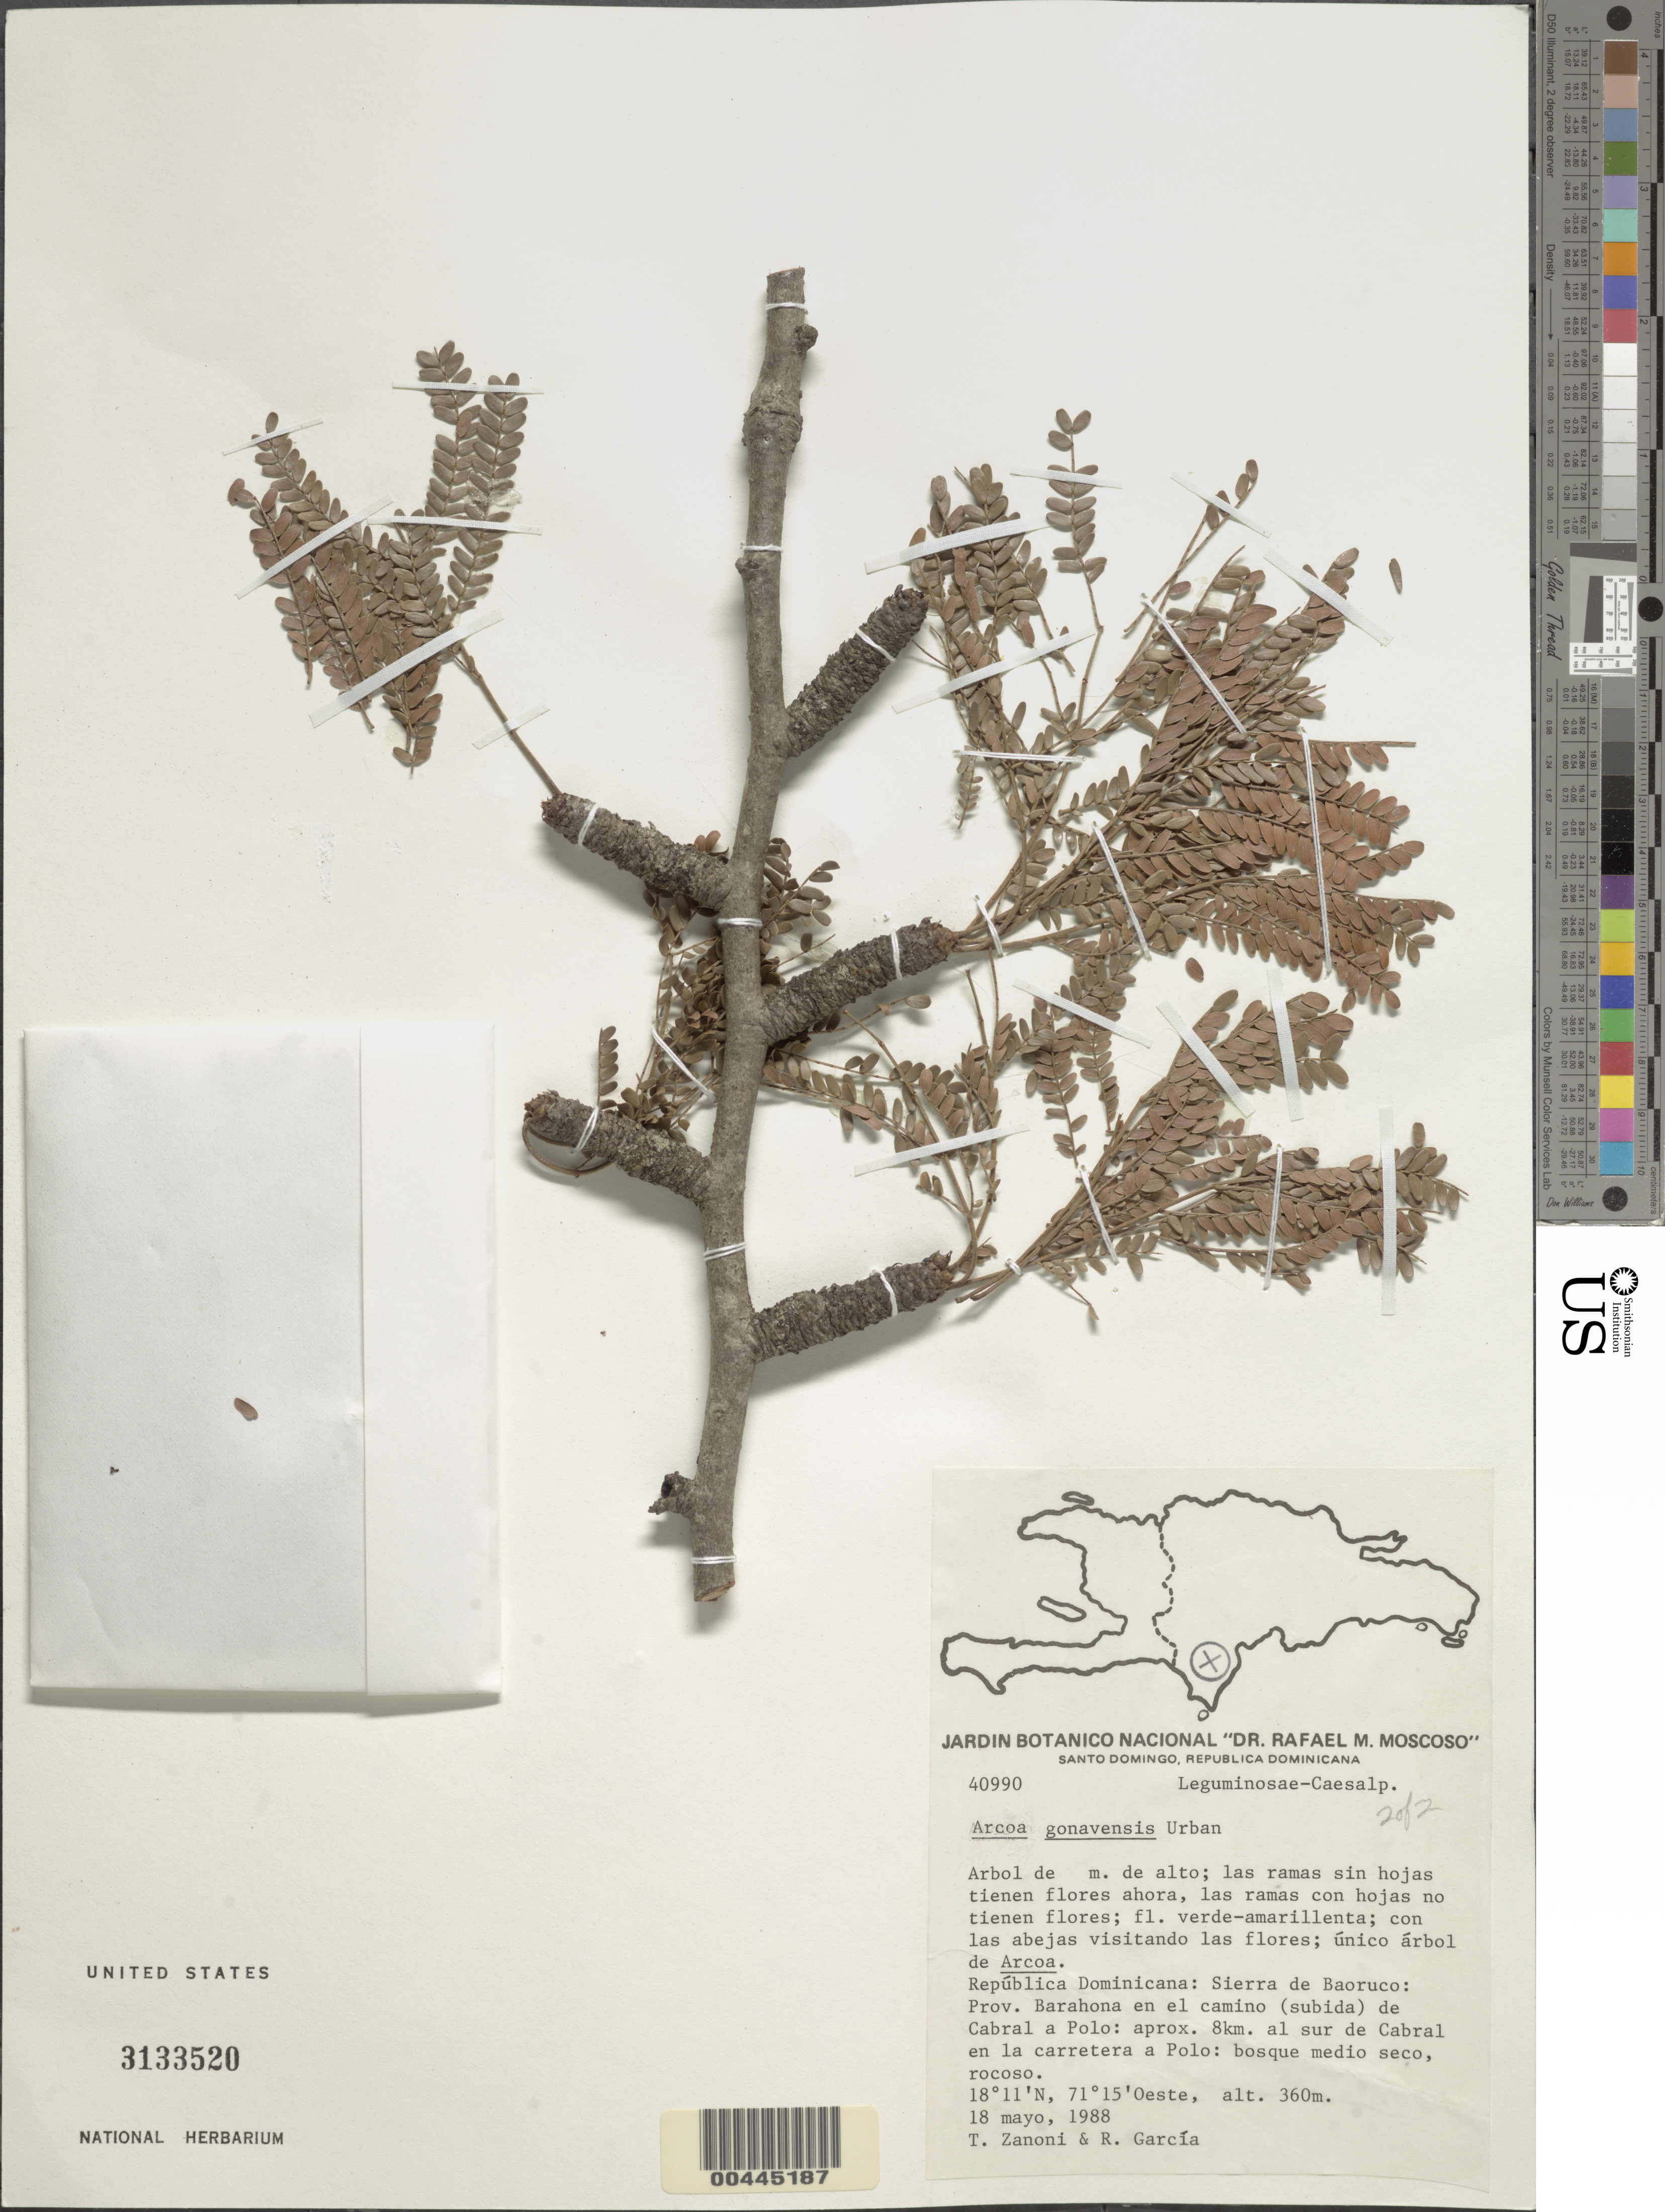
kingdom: Plantae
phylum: Tracheophyta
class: Magnoliopsida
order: Fabales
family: Fabaceae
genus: Arcoa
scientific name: Arcoa gonavensis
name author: Urb.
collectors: T. A. Zanoni & R. Garcia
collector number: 40990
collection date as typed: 18 May 1988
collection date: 1988-05-18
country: Dominican Republic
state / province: Barahona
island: Hispaniola Island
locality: Sierra de baoruco, cabral a polo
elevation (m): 360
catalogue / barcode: US 3133520